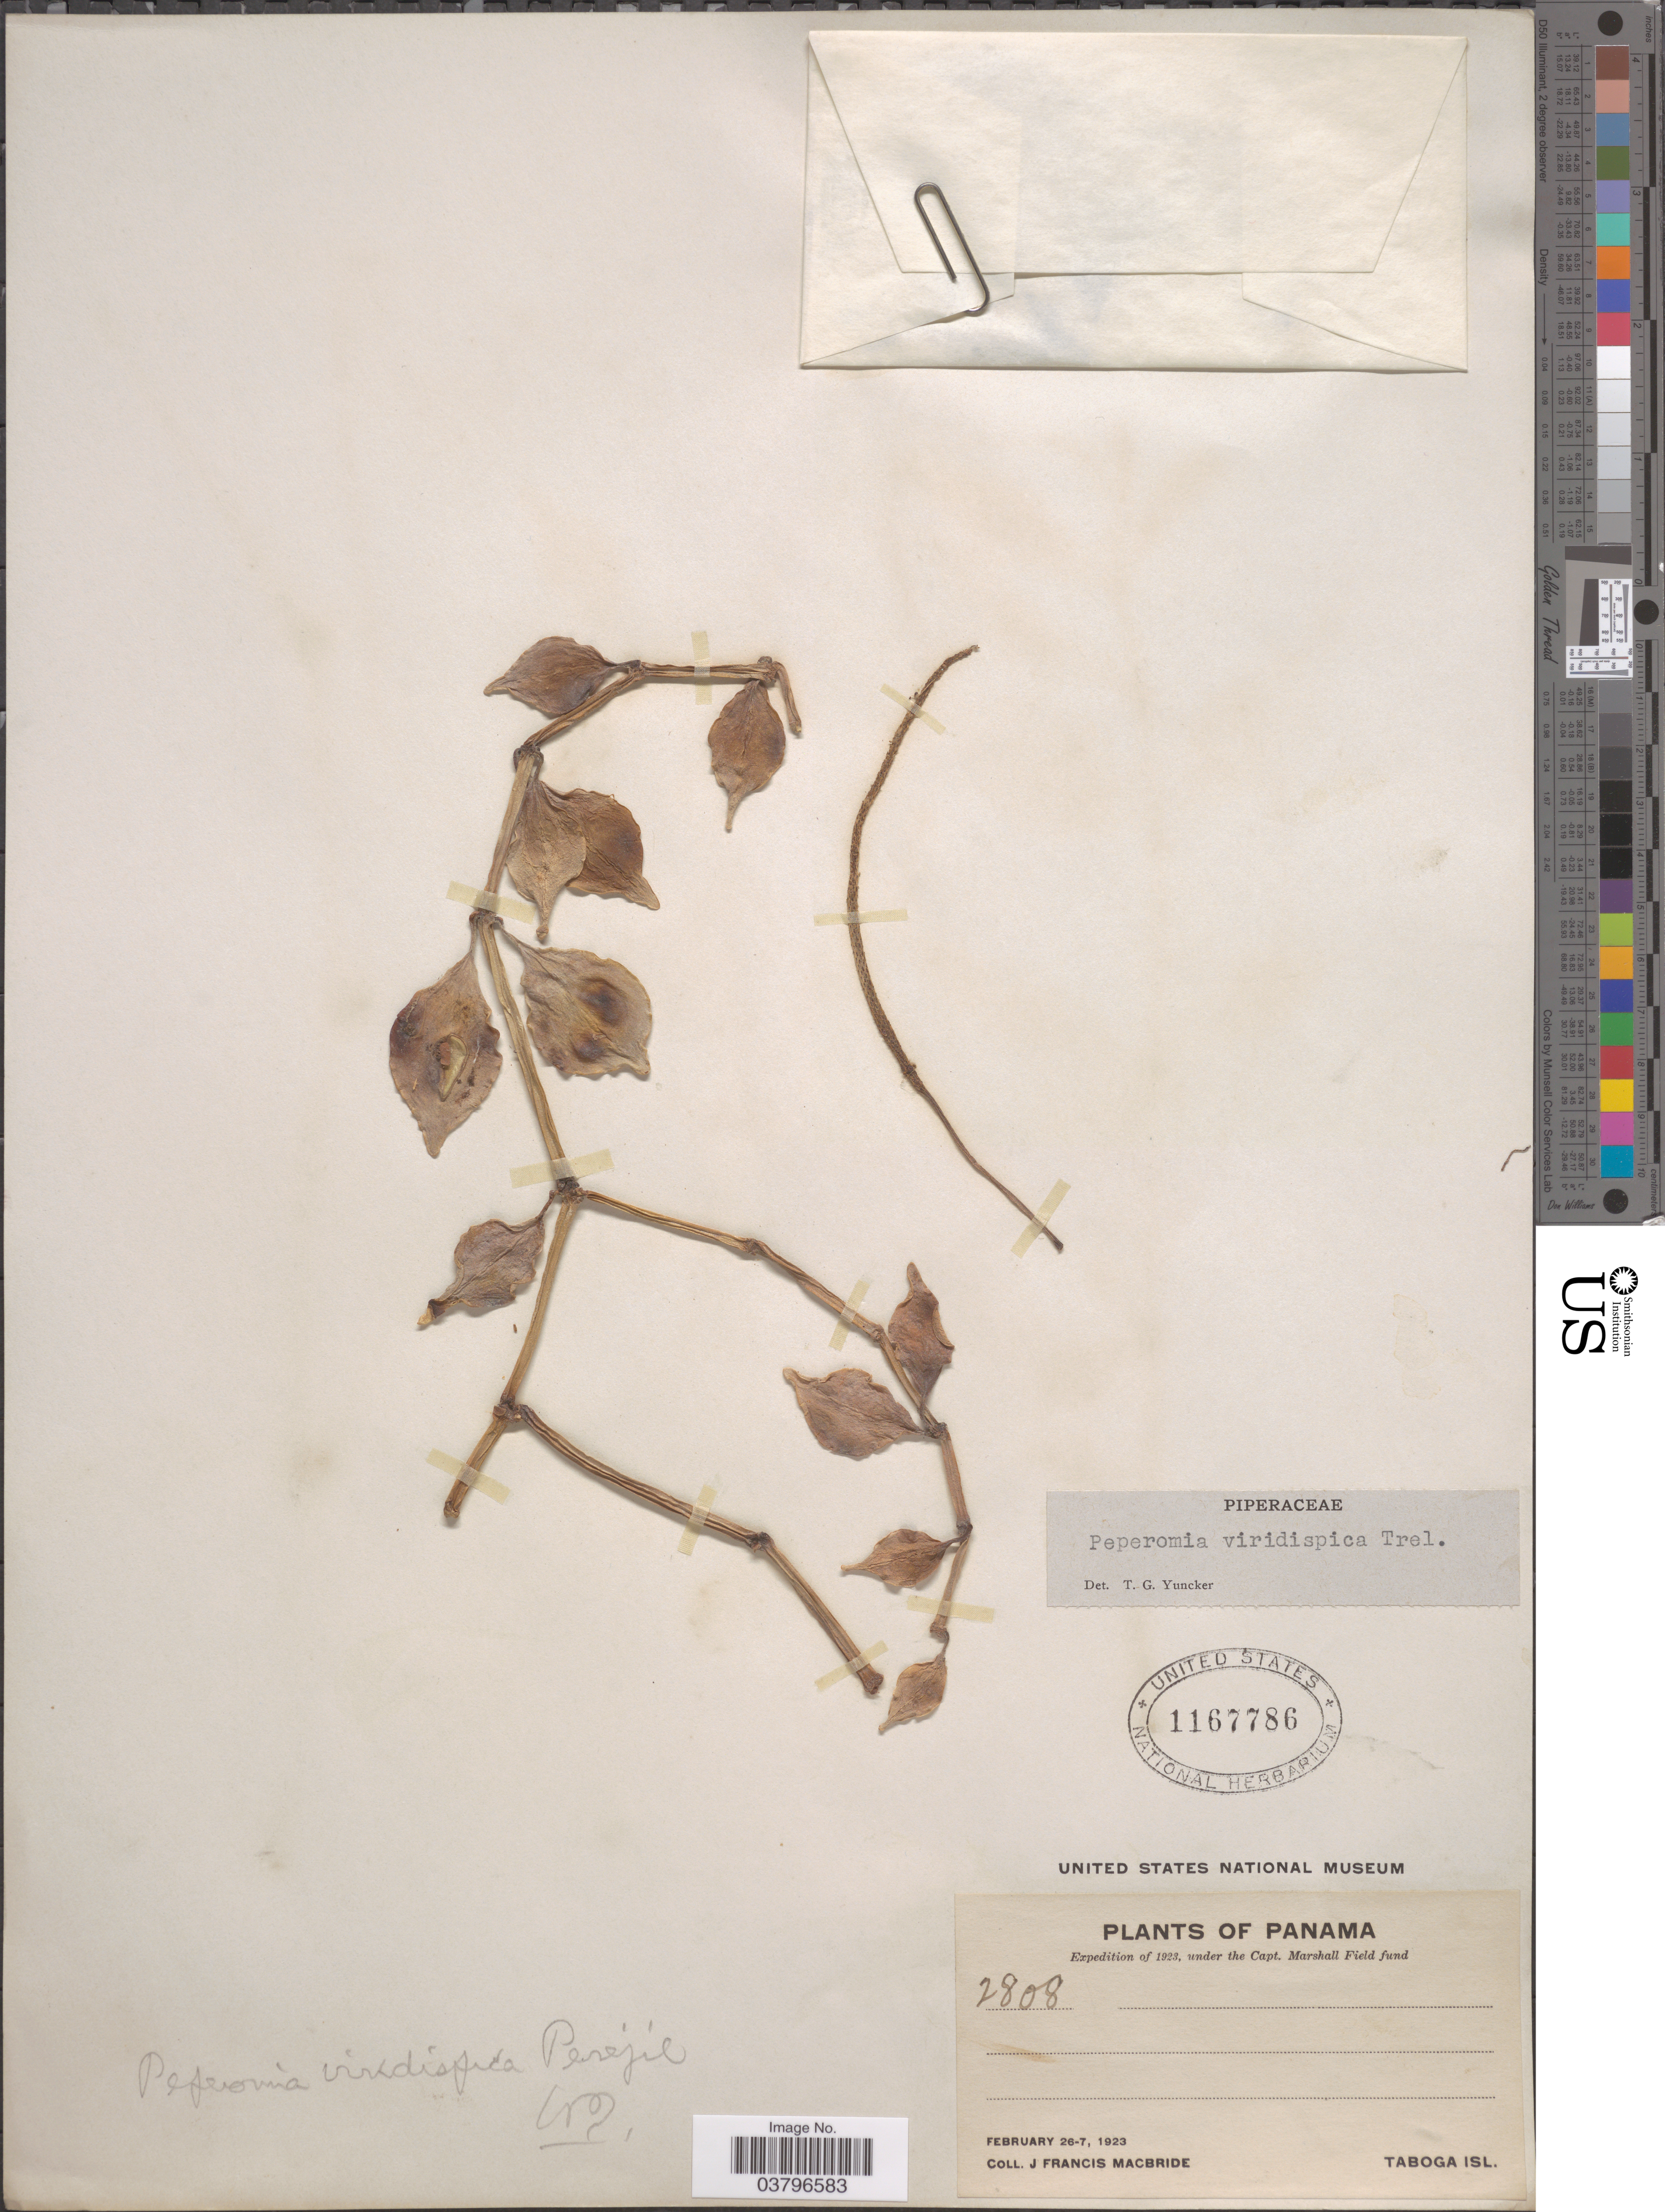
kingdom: Plantae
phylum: Tracheophyta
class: Magnoliopsida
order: Piperales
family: Piperaceae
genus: Peperomia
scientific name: Peperomia angustata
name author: Kunth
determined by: Jiménez, José Estaban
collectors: J. F. Macbride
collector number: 2808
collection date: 1923-02-26/1923-02-27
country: Panama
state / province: Panamá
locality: Taboga Isl.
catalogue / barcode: US 1167786